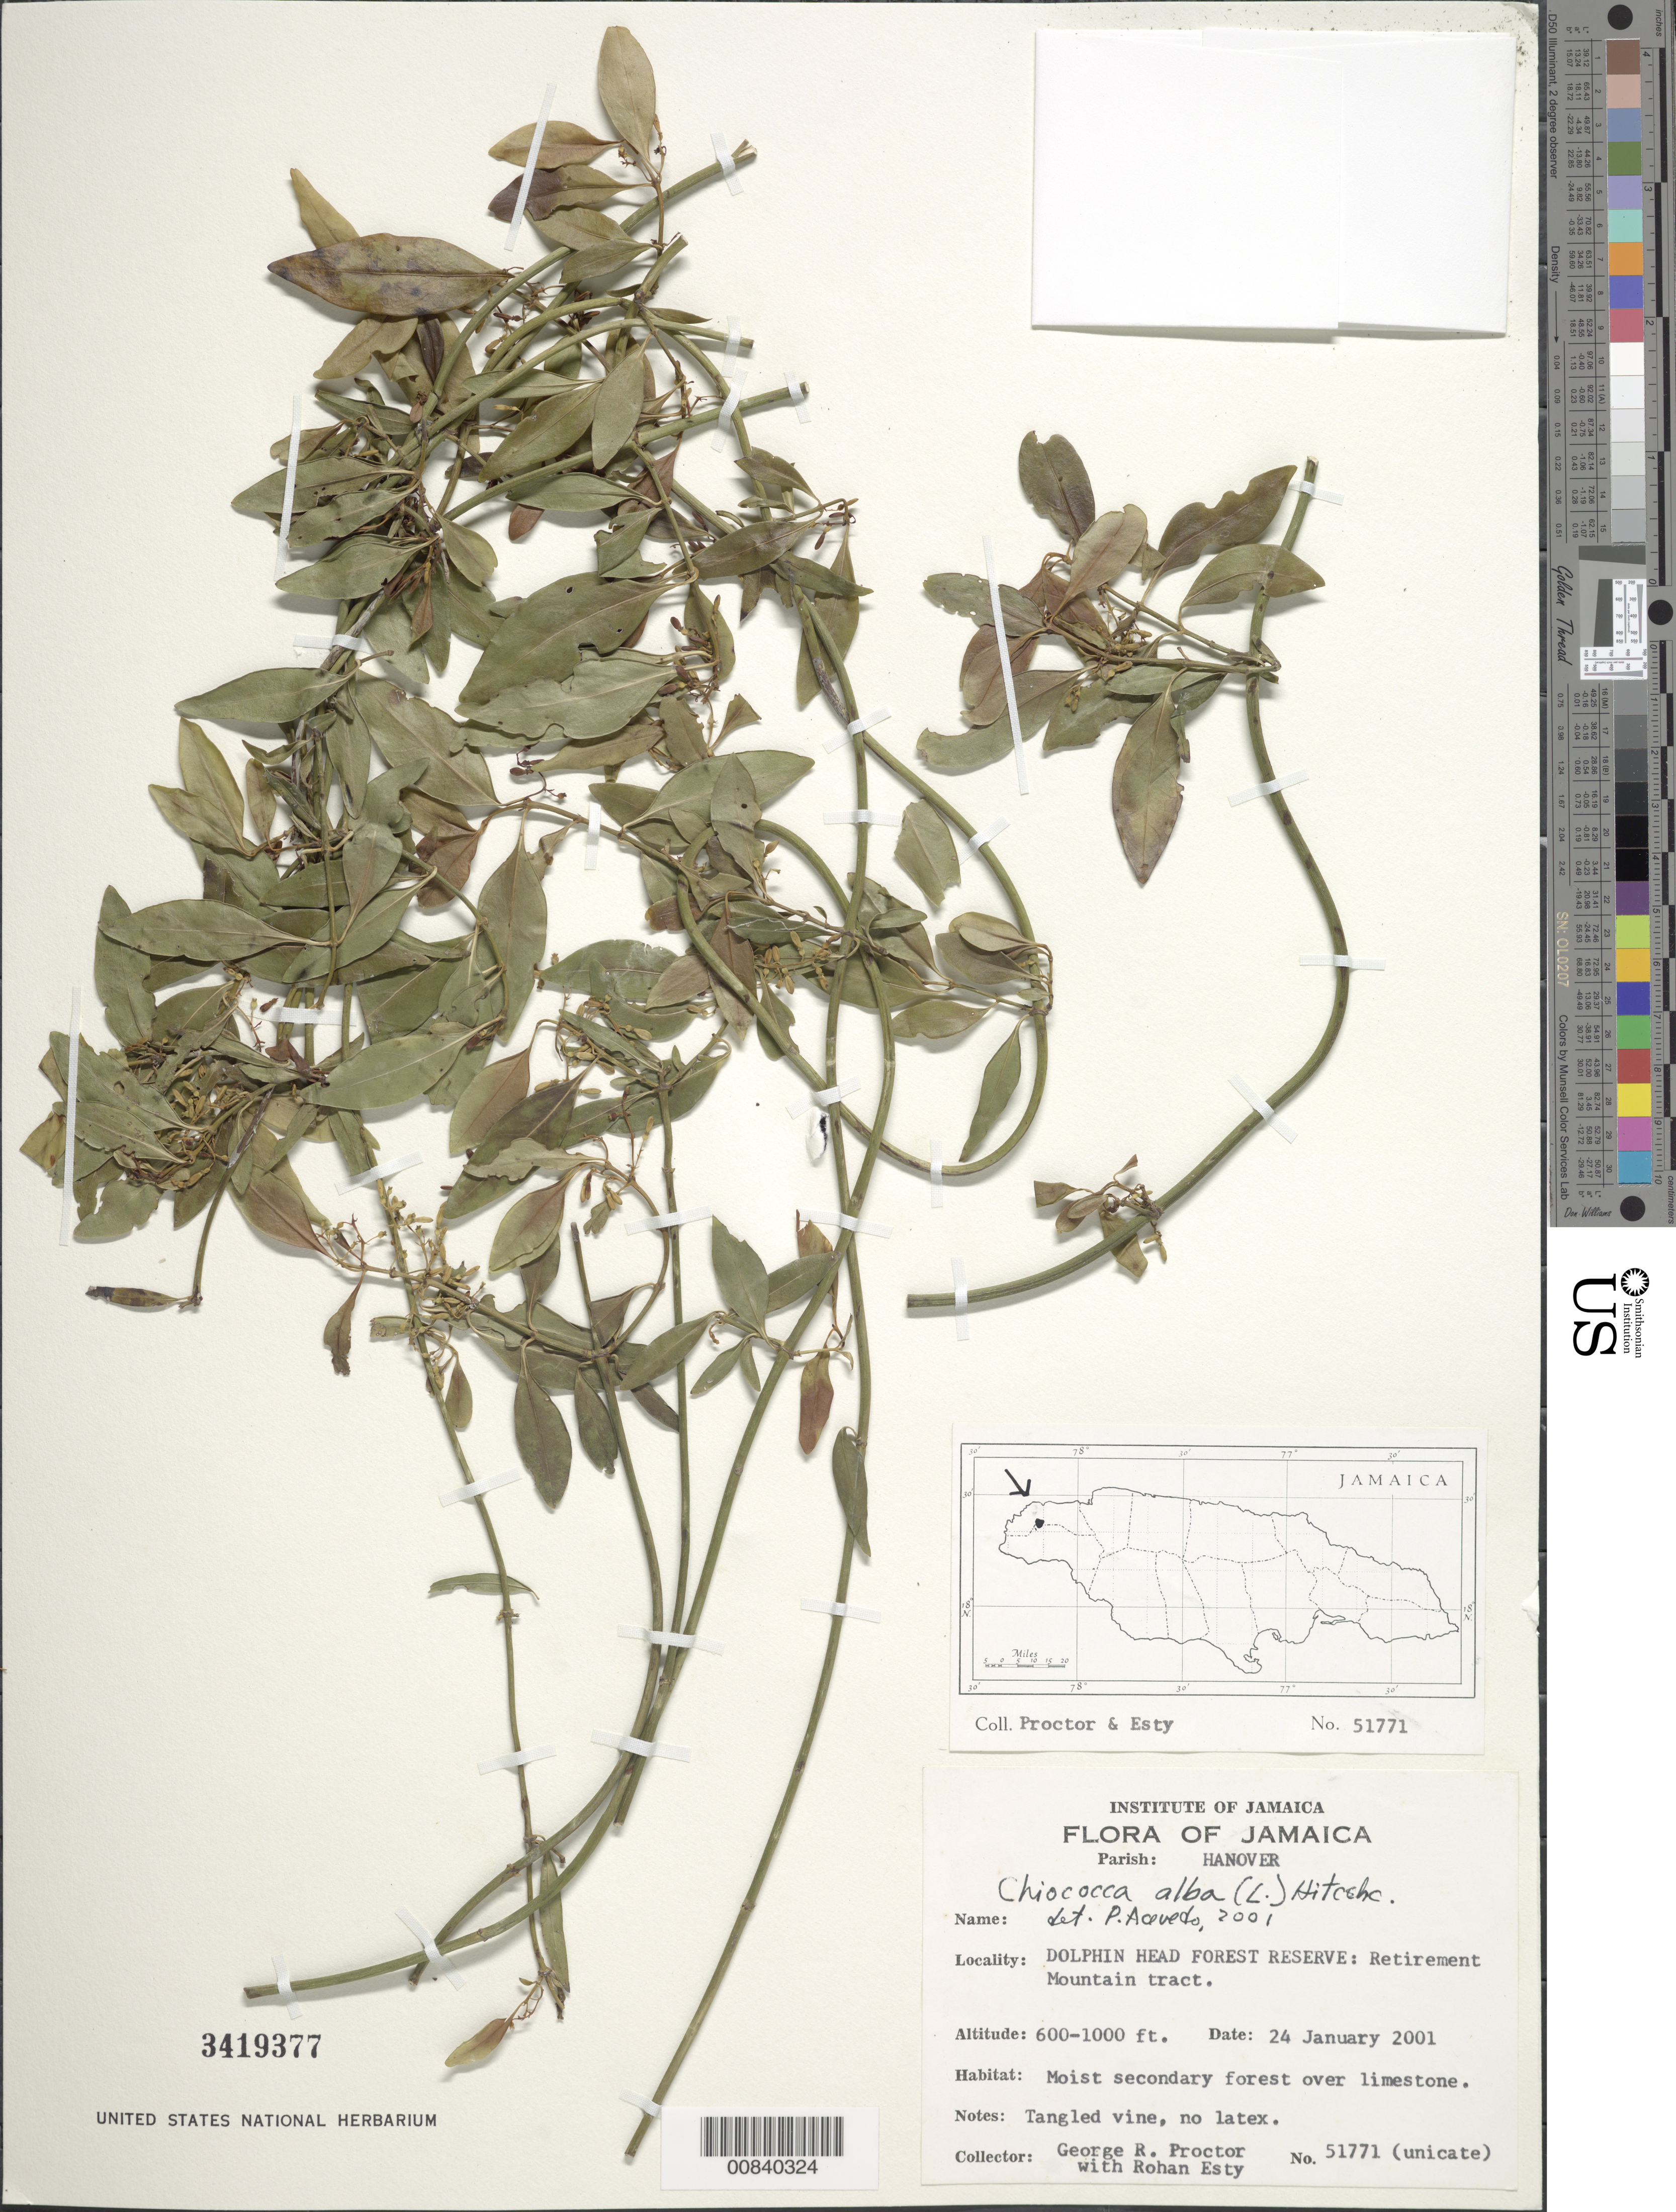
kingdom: Plantae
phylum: Tracheophyta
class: Magnoliopsida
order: Gentianales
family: Rubiaceae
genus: Chiococca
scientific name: Chiococca alba subsp. alba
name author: (L.) Hitchc.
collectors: G. R. Proctor & R. Esty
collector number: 51771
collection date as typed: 24 Jan 2001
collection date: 2001-01-24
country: Jamaica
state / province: Hanover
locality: Dolphin Head Forest Reserve: Retirement Mountain tract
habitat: Moist secondary forest over limestone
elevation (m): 183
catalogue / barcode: US 3419377